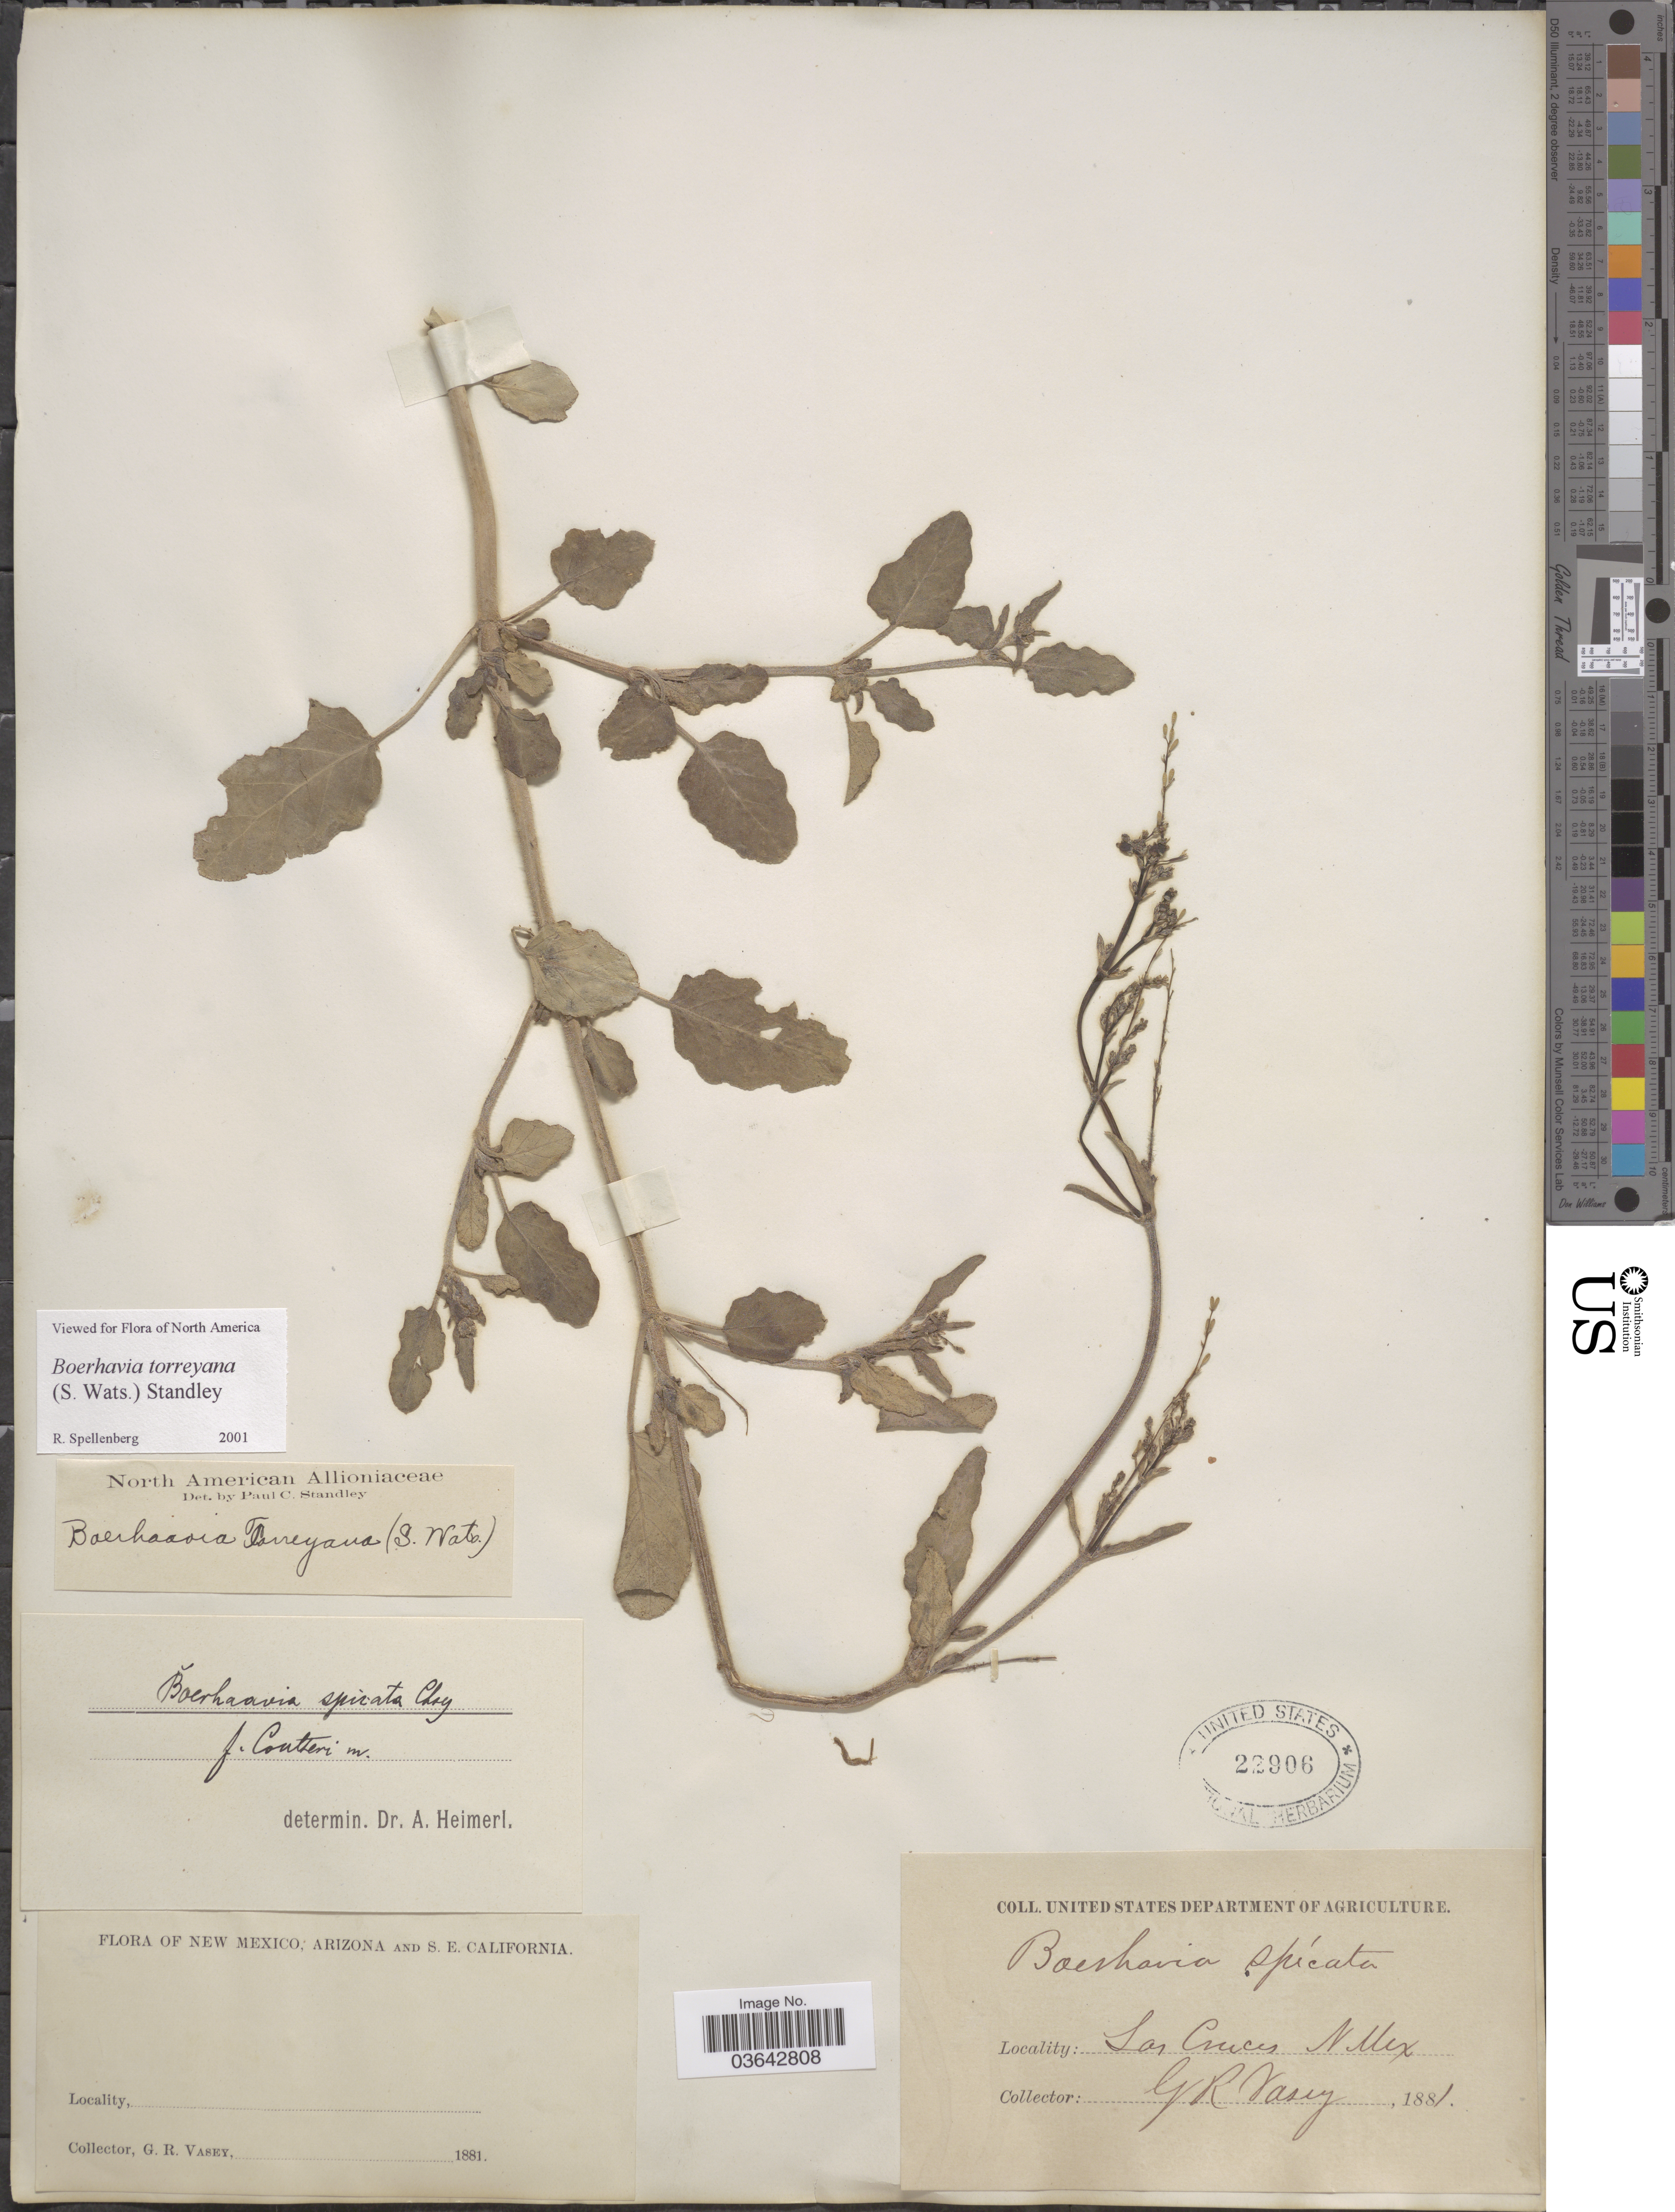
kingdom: Plantae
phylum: Tracheophyta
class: Magnoliopsida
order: Caryophyllales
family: Nyctaginaceae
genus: Boerhavia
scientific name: Boerhavia torreyana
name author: (S. Watson) Standl.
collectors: G. R. Vasey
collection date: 1881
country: United States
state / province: New Mexico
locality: Las Cruces.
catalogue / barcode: US 22906